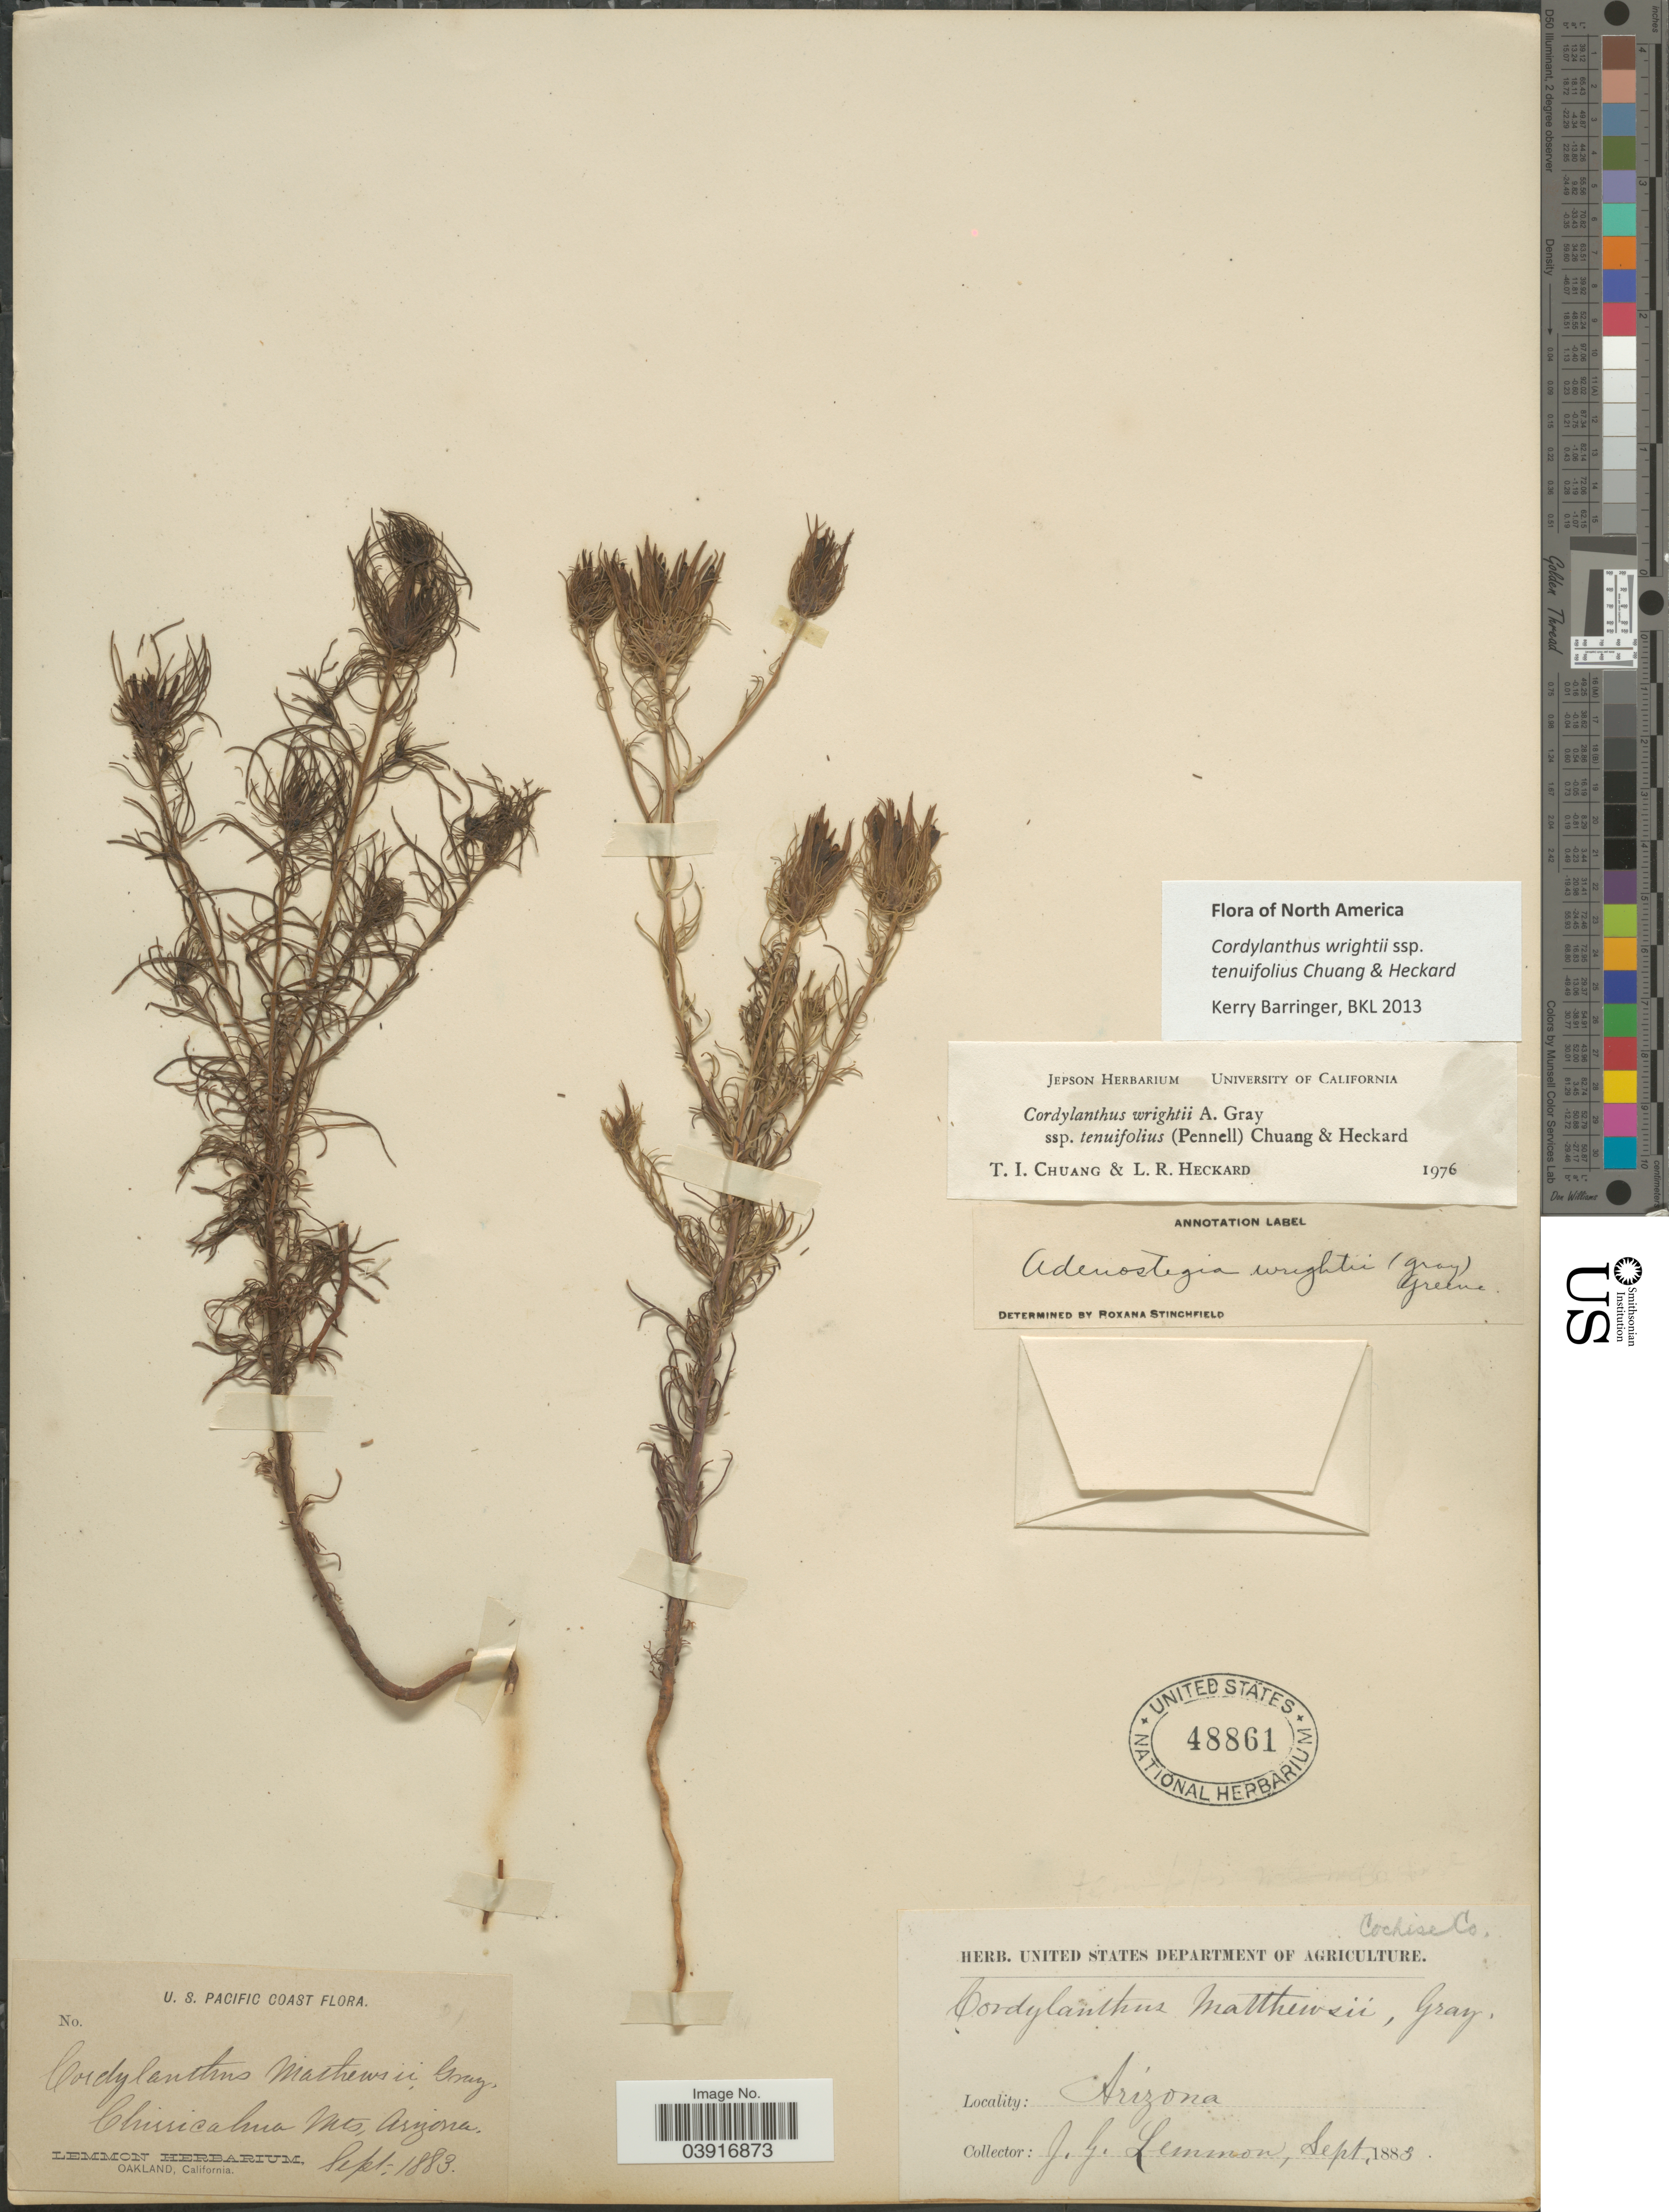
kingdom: Plantae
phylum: Tracheophyta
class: Magnoliopsida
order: Lamiales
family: Orobanchaceae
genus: Cordylanthus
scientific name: Cordylanthus wrightii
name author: A. Gray in Emory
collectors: J. Lemmon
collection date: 1883-09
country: United States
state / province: Arizona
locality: U. S. Pacific Coast. Chiricahua Mts. Cochise Co.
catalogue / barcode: US 48861